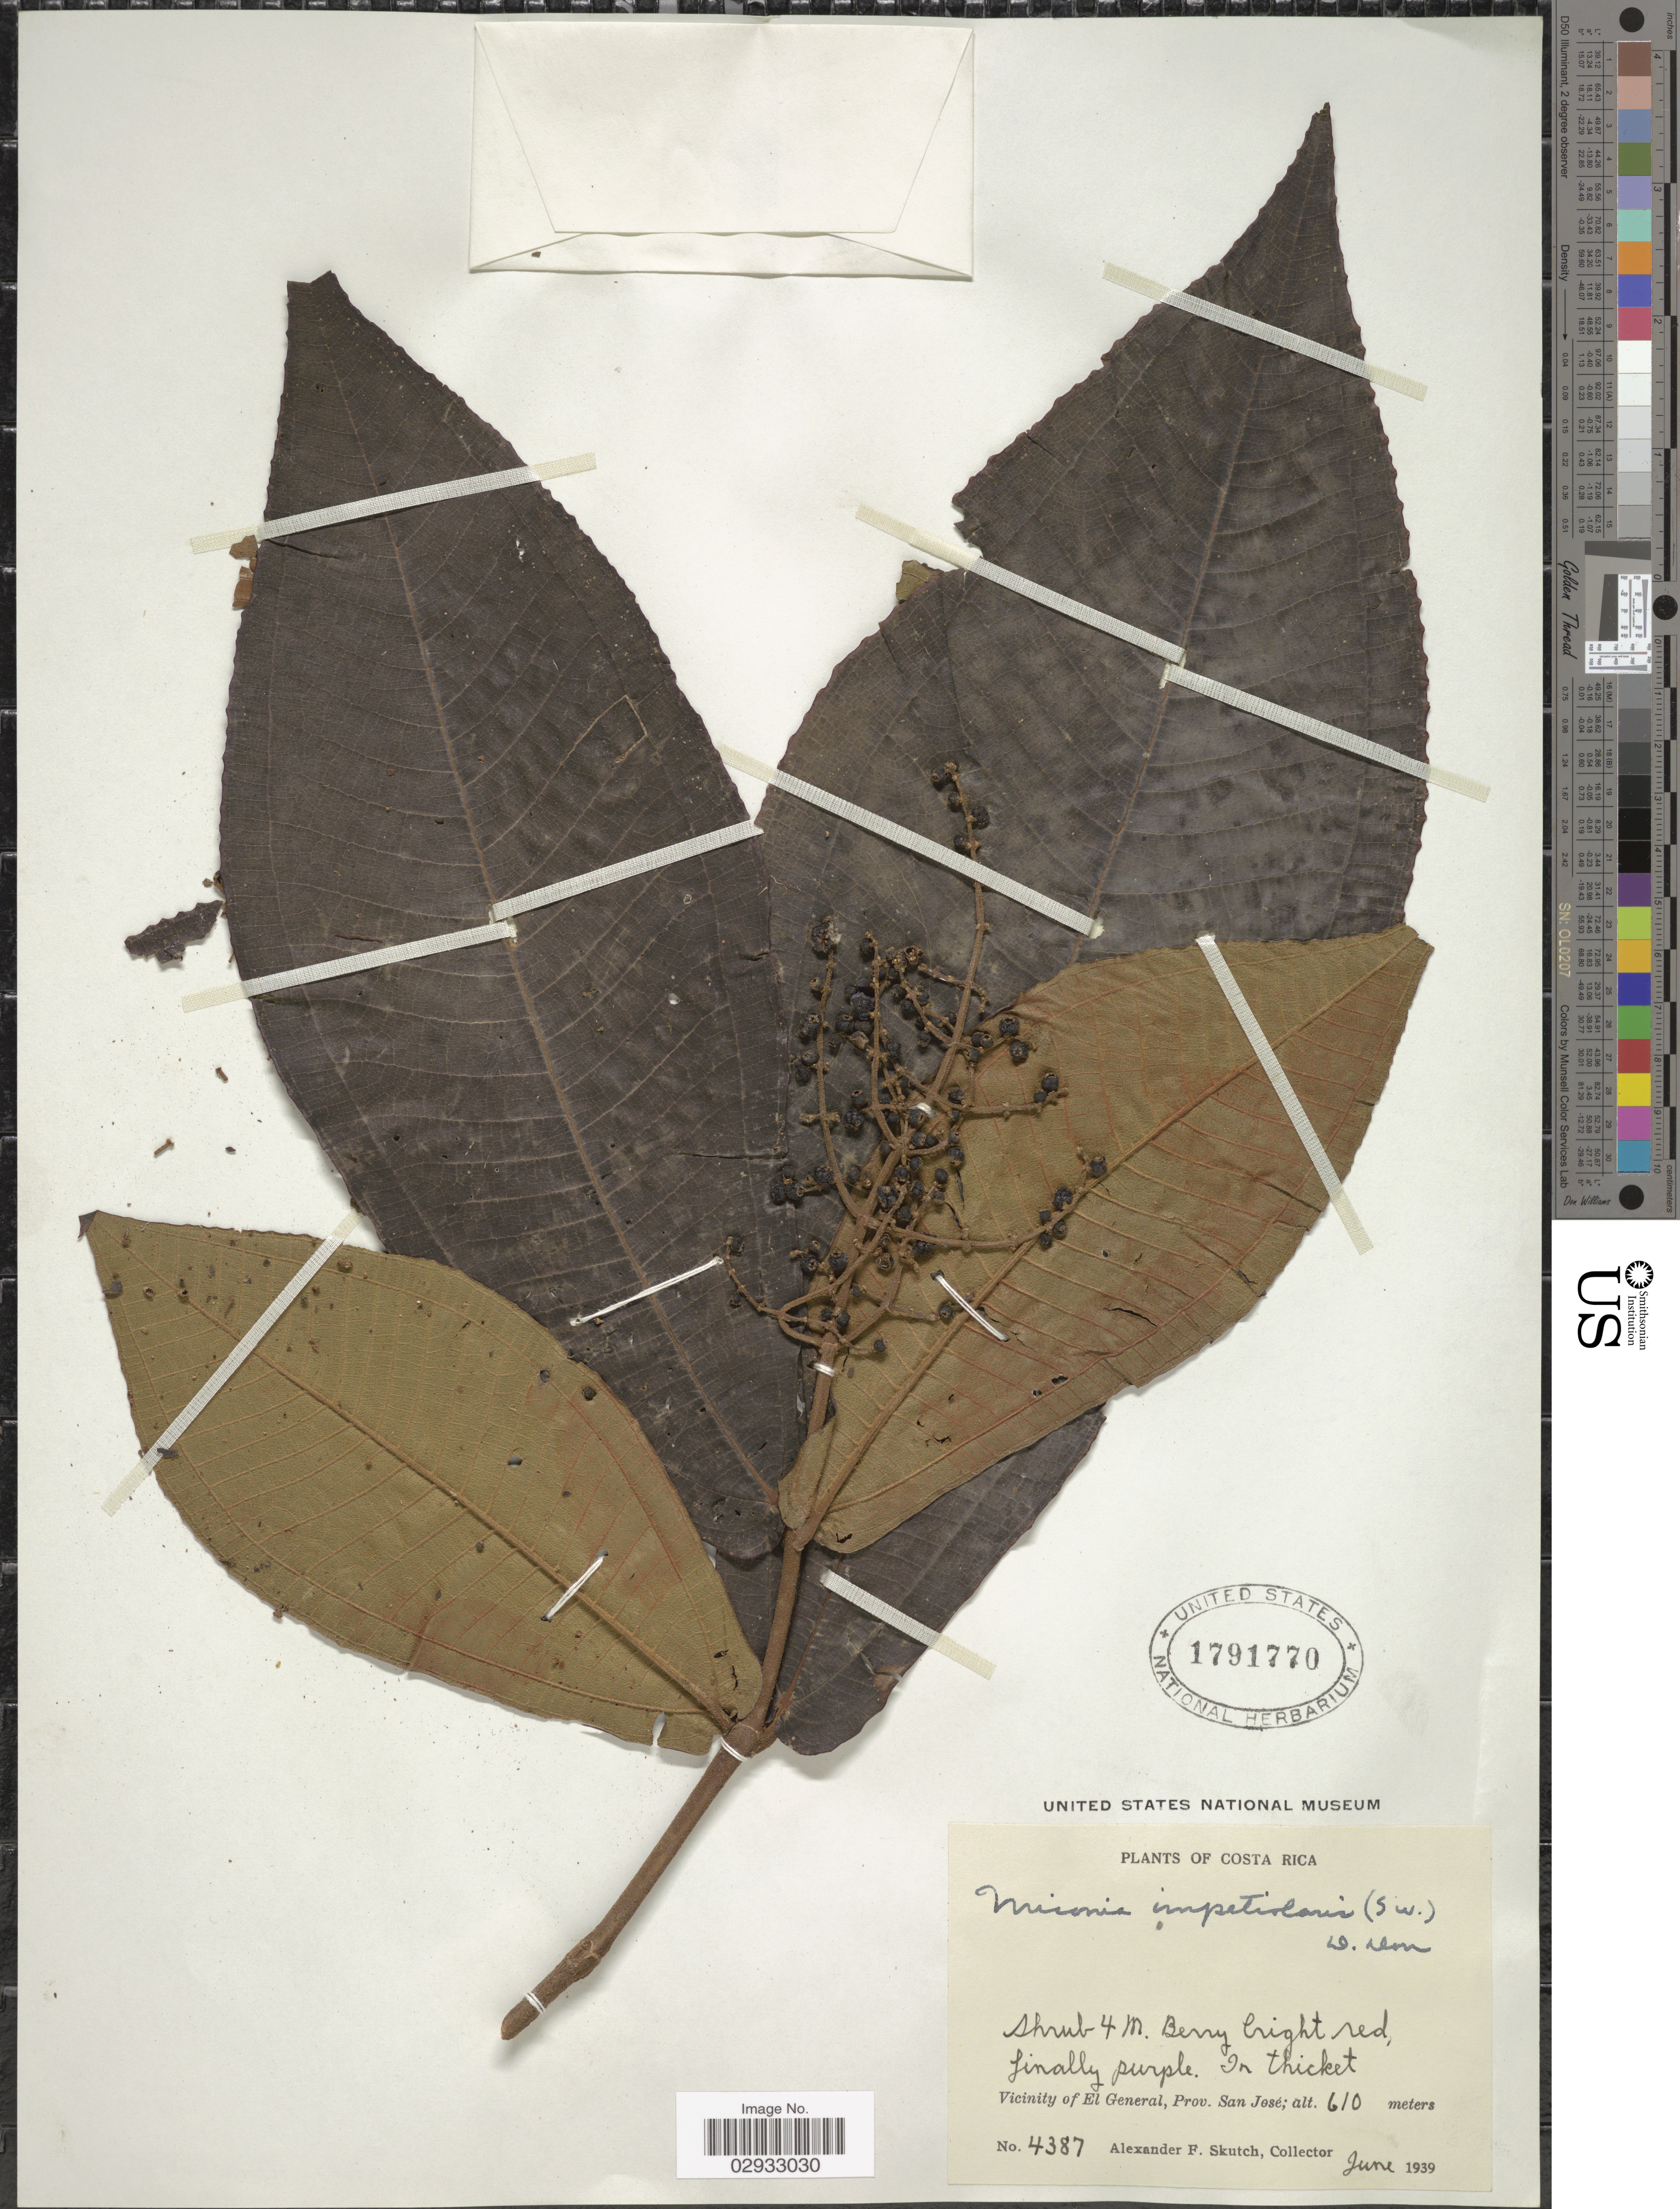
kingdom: Plantae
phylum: Tracheophyta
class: Magnoliopsida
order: Myrtales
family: Melastomataceae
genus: Miconia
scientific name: Miconia impetiolaris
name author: (Sw.) D. Don ex DC.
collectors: A. F. Skutch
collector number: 4387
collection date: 1939-06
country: Costa Rica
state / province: San José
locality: Vicinity of El General, Prov. San José.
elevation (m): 610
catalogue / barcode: US 1791770